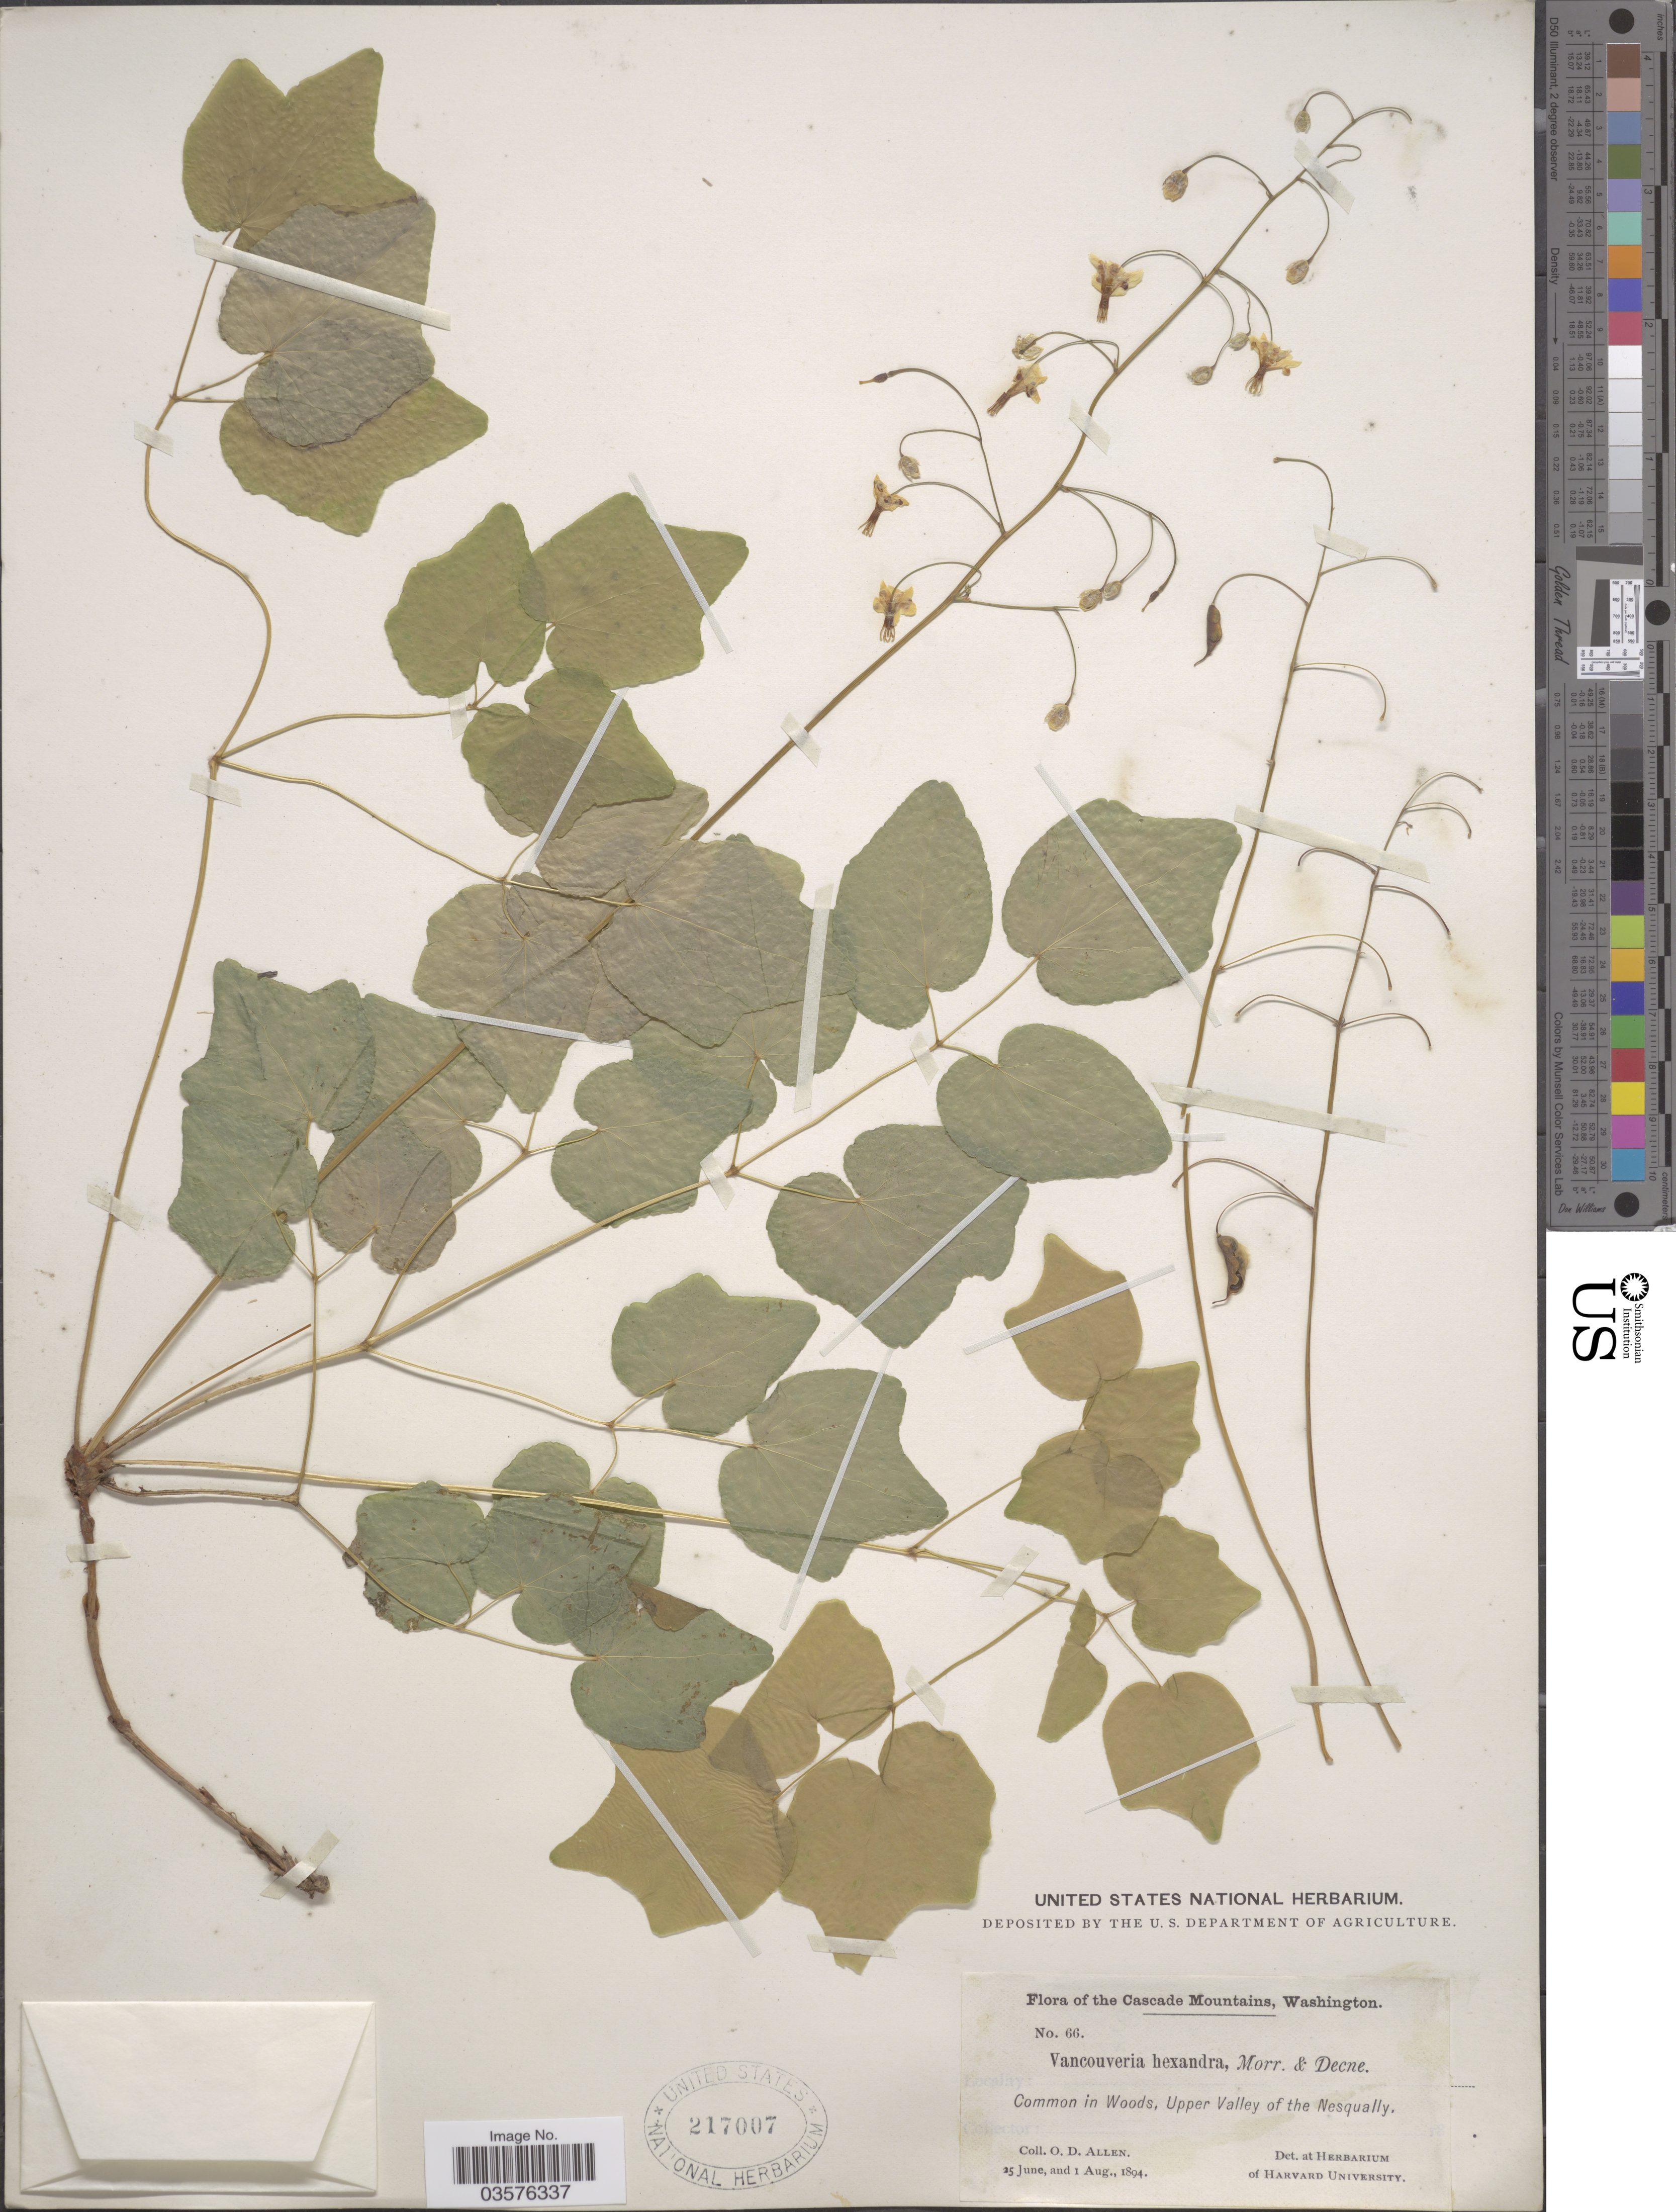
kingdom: Plantae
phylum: Tracheophyta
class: Magnoliopsida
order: Ranunculales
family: Berberidaceae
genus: Vancouveria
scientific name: Vancouveria hexandra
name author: (Hook.) C. Morren & Decne.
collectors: O. D. Allen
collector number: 66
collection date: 1894-06-25/1894-08-01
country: United States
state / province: Washington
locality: The Cascade Mts. Common in Woods, Upper Valley of the Nesqually.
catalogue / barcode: US 217007